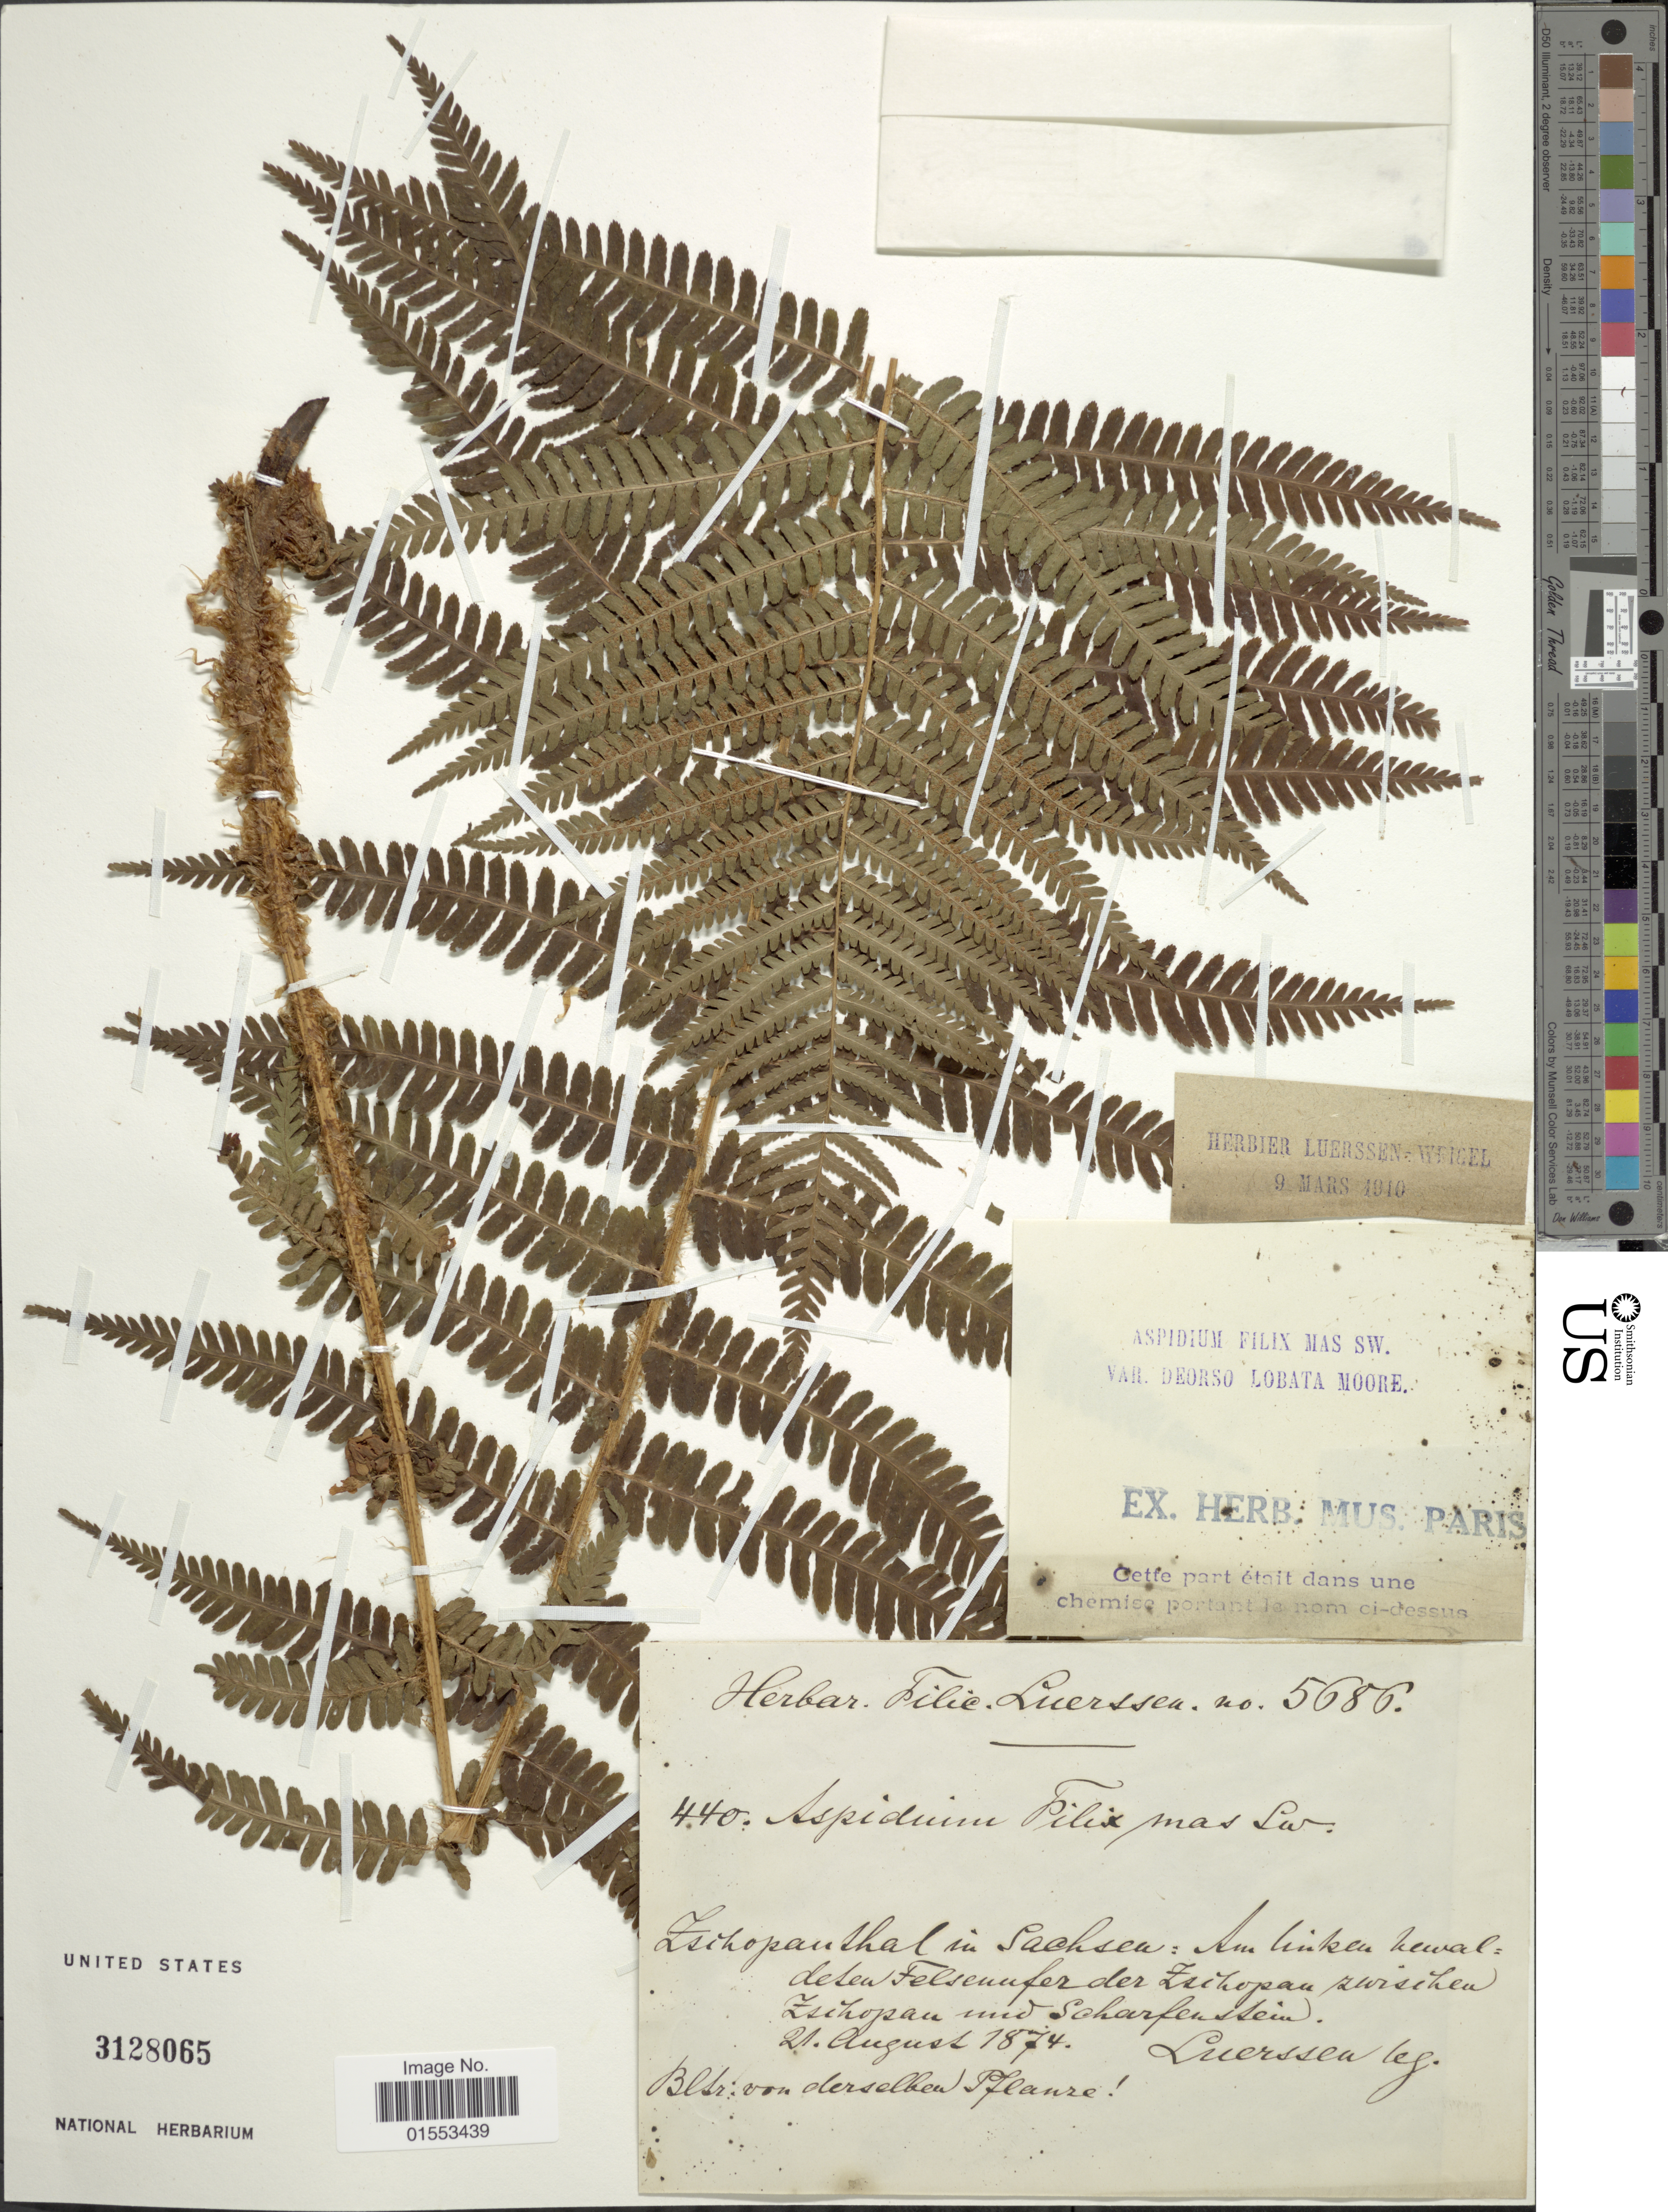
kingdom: Plantae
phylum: Tracheophyta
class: Polypodiopsida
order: Polypodiales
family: Dryopteridaceae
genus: Dryopteris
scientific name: Dryopteris filix-mas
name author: (L.) Schott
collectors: Luerssen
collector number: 5686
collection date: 1874-08-21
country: Germany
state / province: Sachsen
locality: Zschopauthal in Sachsen: Am linken hewal = deten Felsenufer der Zschopau zwischen Zsichpau und Scharfenstein. [interpreted]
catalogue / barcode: US 3128065